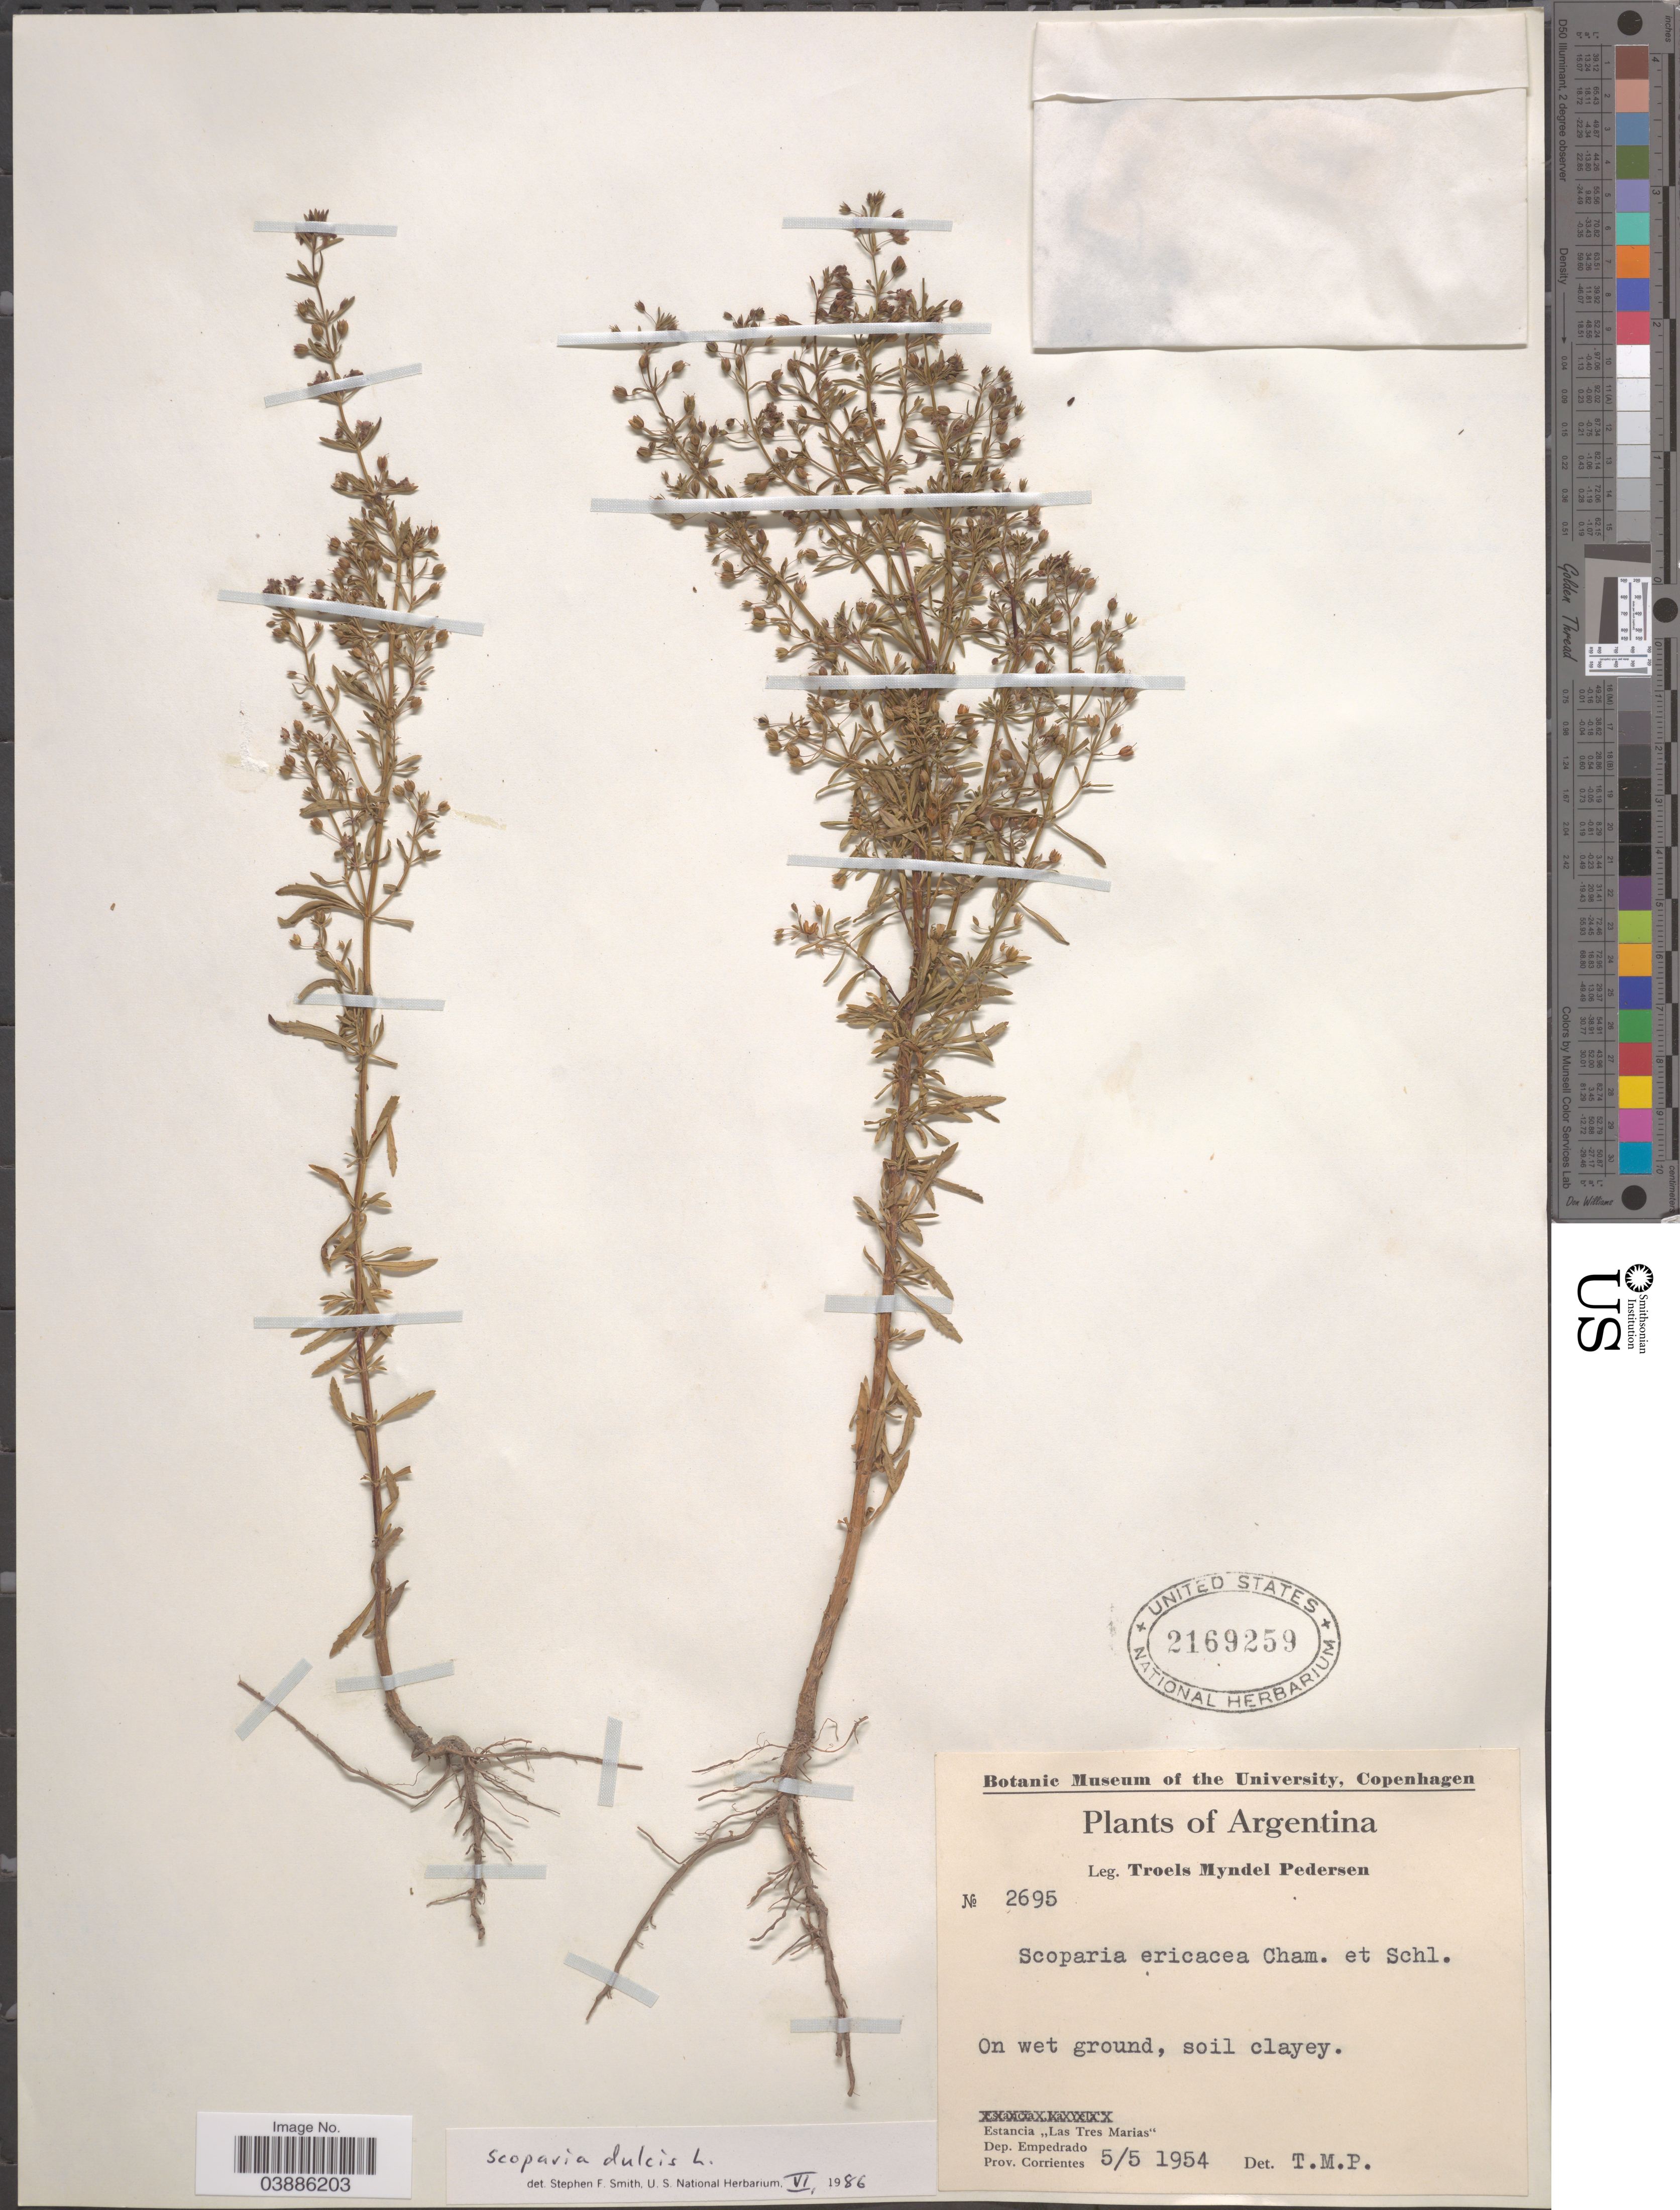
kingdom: Plantae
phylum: Tracheophyta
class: Magnoliopsida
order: Lamiales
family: Plantaginaceae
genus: Scoparia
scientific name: Scoparia dulcis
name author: L.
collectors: T. Pederson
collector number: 2695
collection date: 1954-05-05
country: Argentina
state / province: Corrientes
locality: Estancia "Las Tres Marias". Dep. Empedrado.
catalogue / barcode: US 2169259